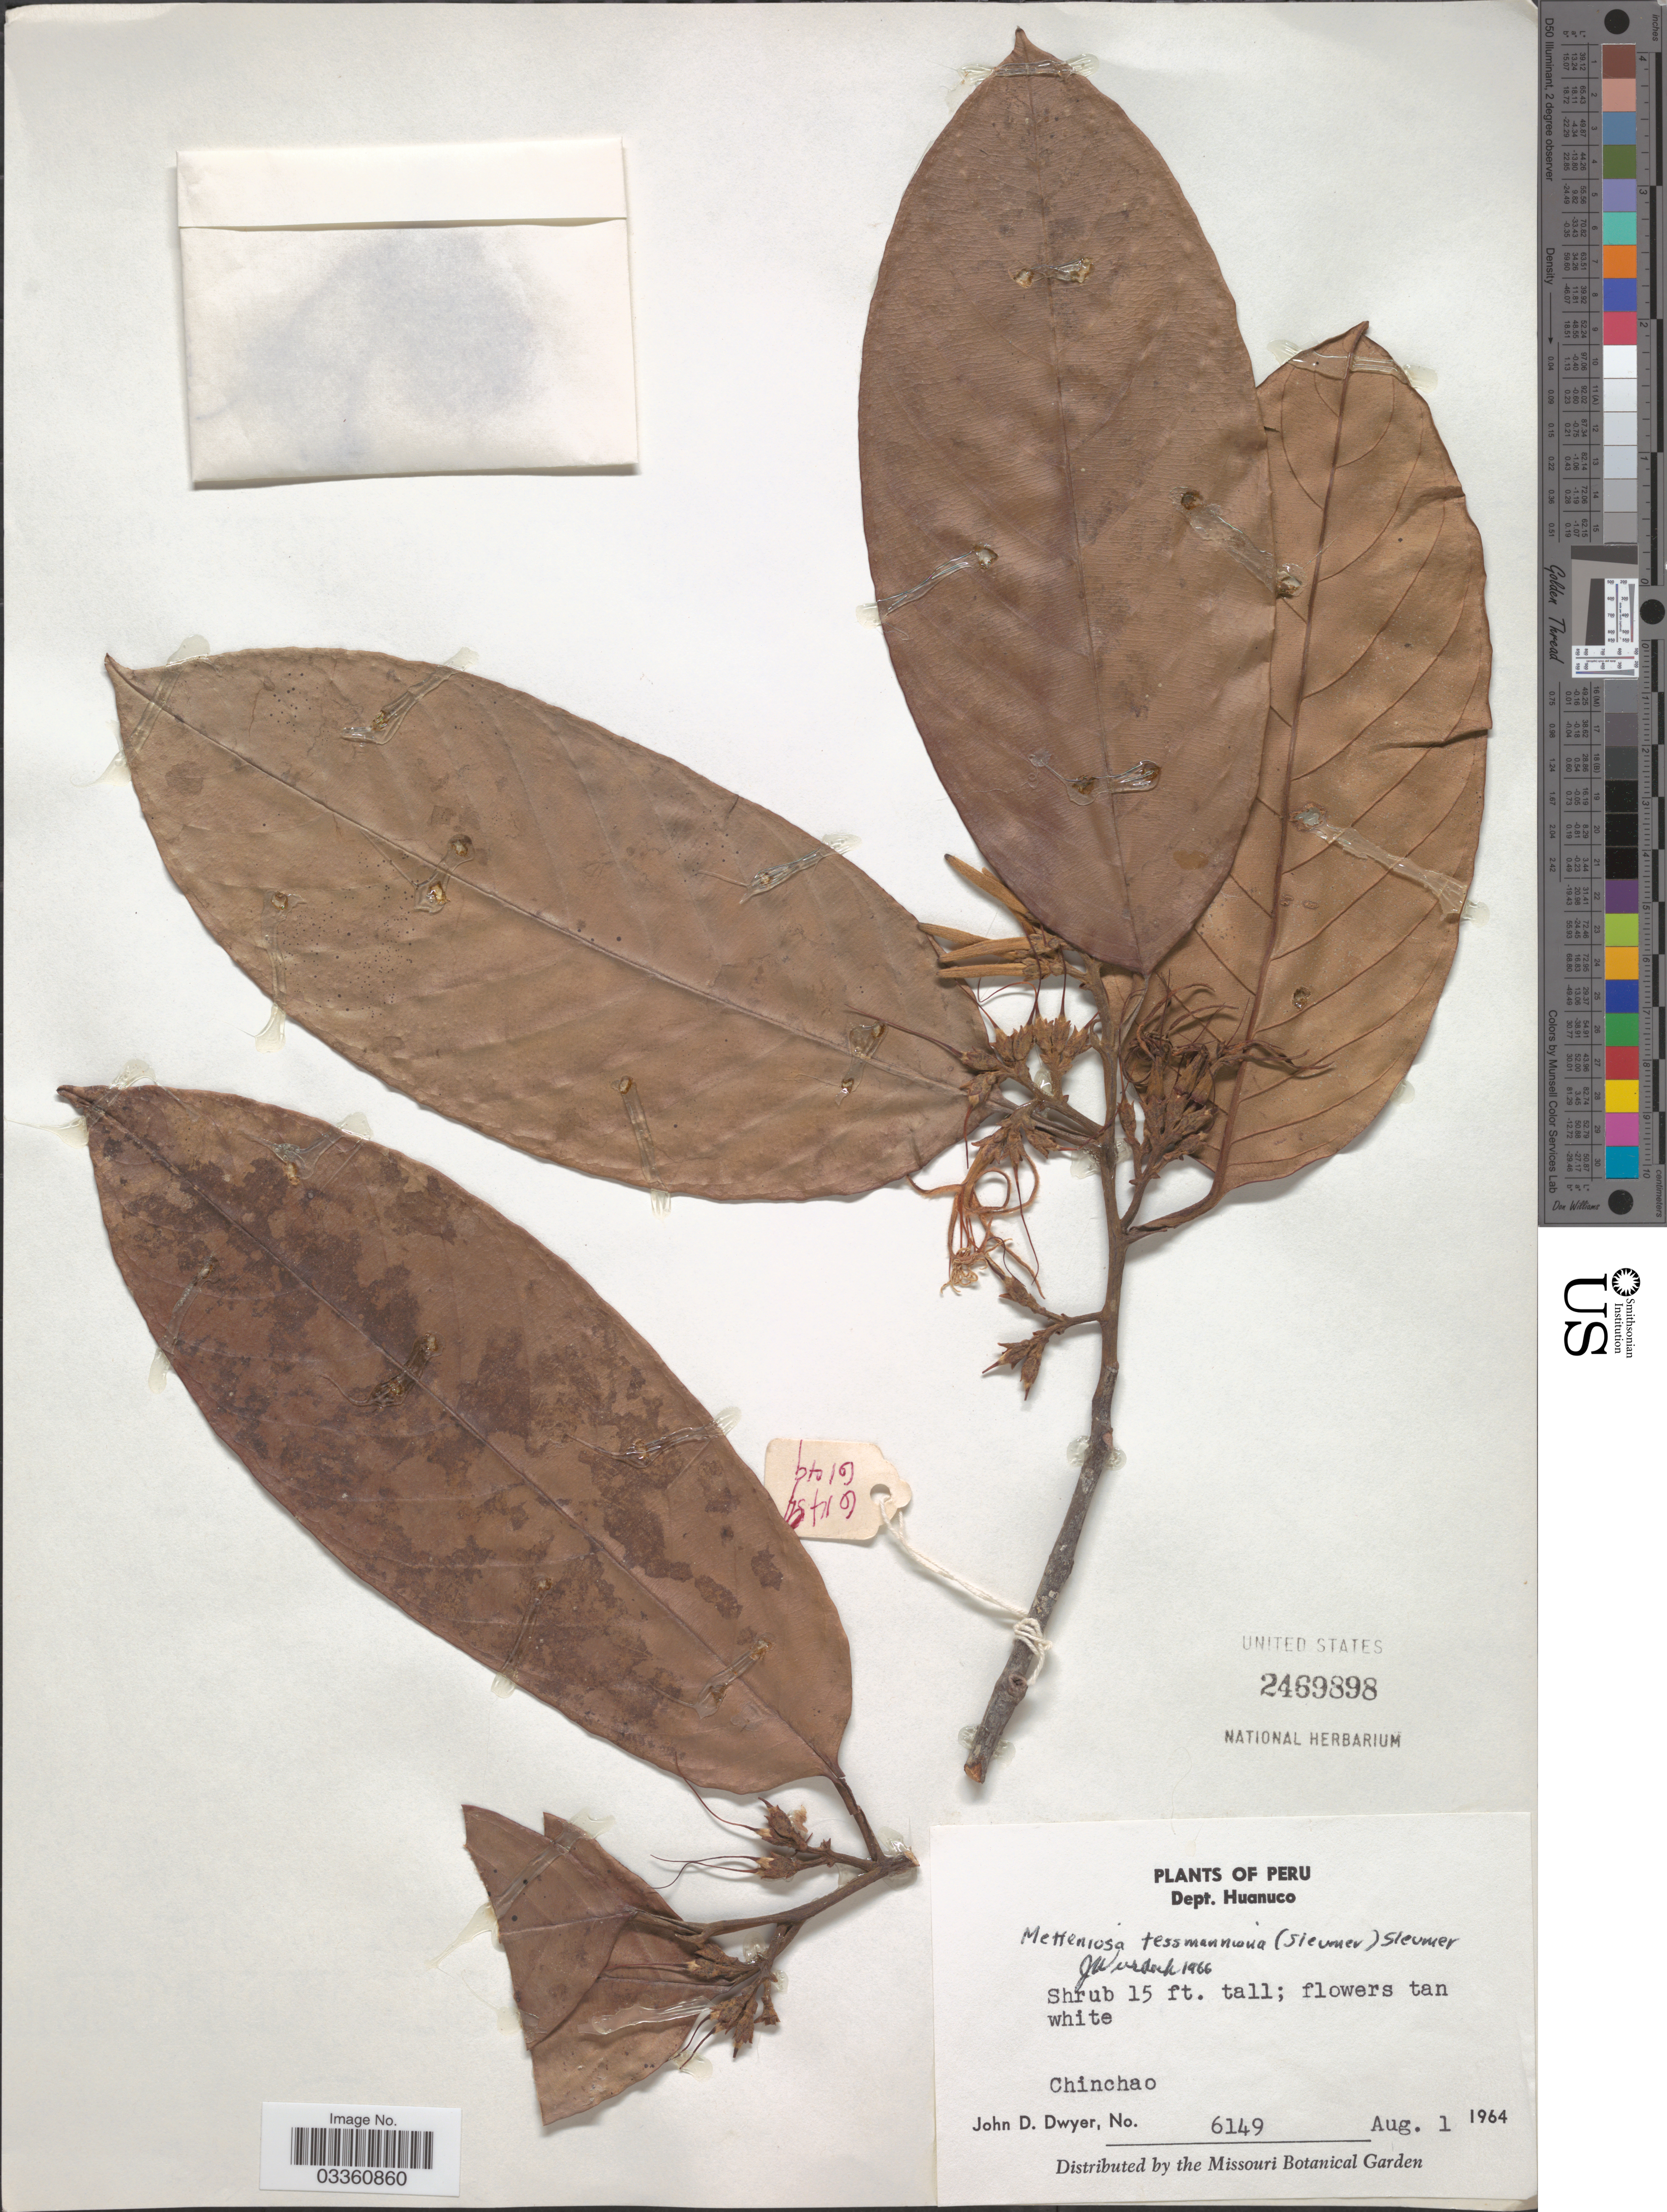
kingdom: Plantae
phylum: Tracheophyta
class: Magnoliopsida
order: Metteniusales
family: Metteniusaceae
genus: Metteniusa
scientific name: Metteniusa tessmanniana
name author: (Sleumer) Sleumer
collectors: J. D. Dwyer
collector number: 6149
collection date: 1964-08-01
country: Peru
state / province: Huánuco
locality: Dept. Huanuco. Chinchao.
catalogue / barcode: US 2469898